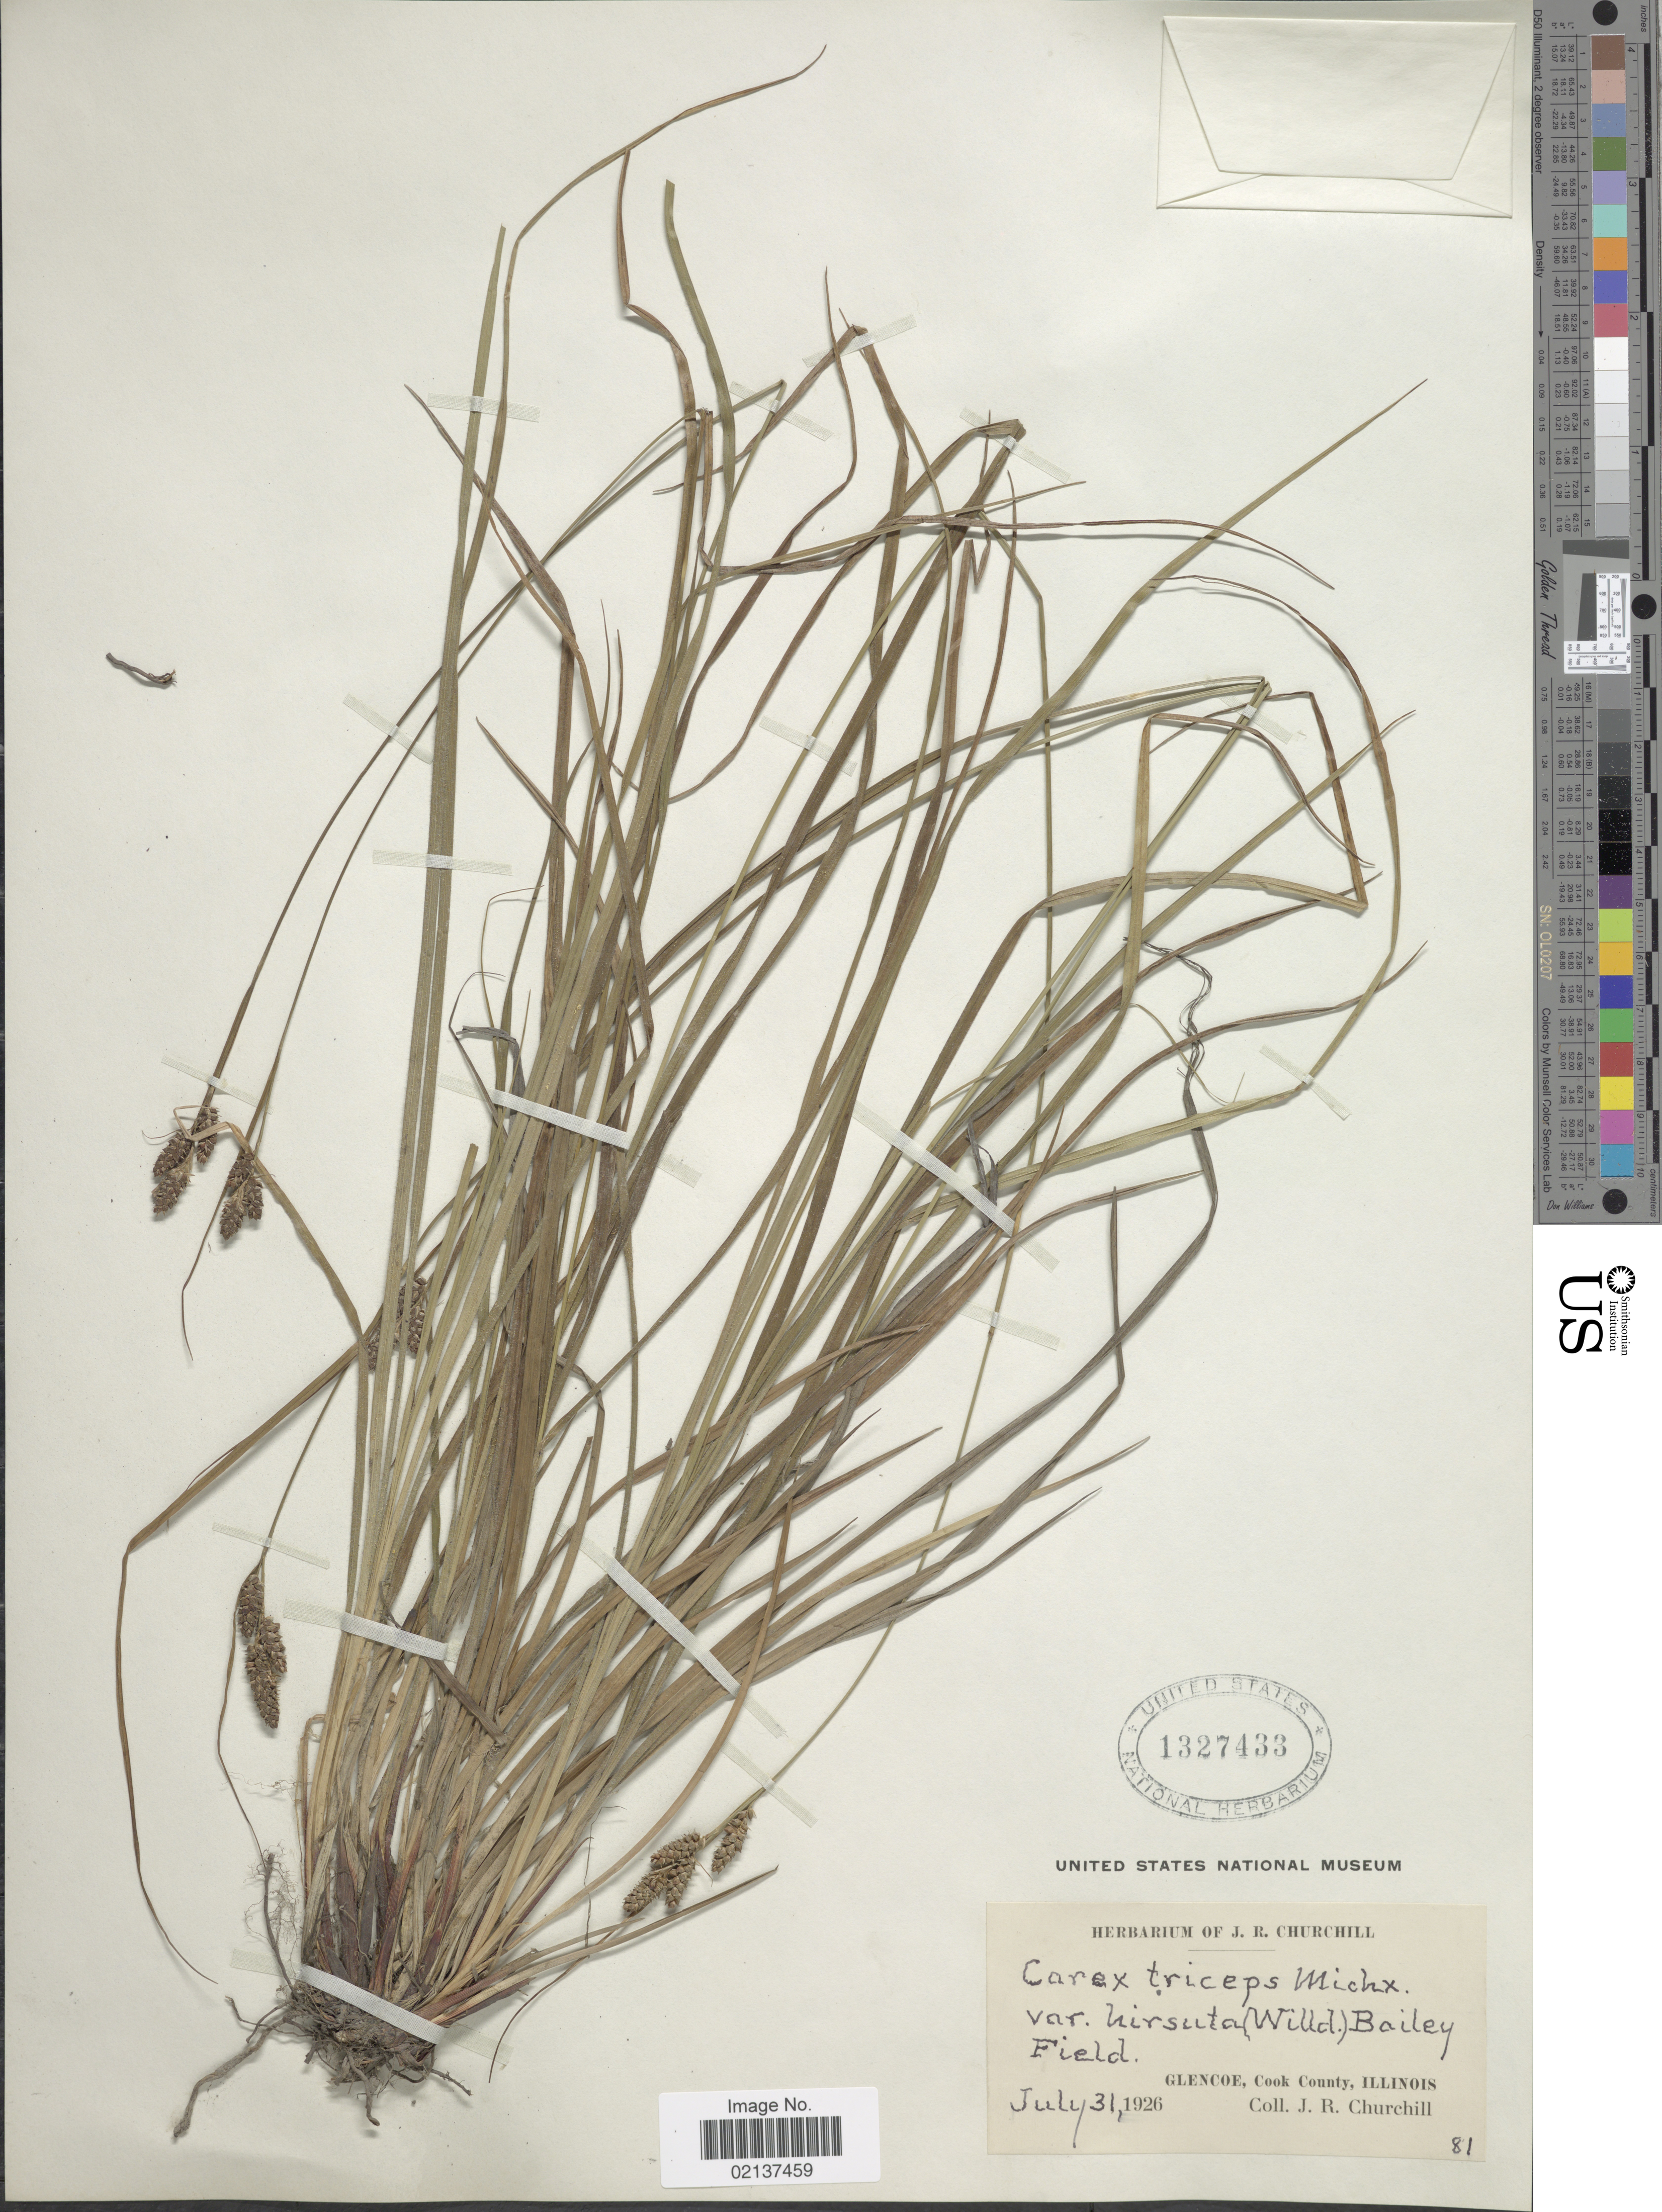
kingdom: Plantae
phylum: Tracheophyta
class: Liliopsida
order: Poales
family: Cyperaceae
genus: Carex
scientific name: Carex hirsutella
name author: Mack.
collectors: J. Churchill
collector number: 81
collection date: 1926-07-31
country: United States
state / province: Illinois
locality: Glencoe, Cook County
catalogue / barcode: US 1327433